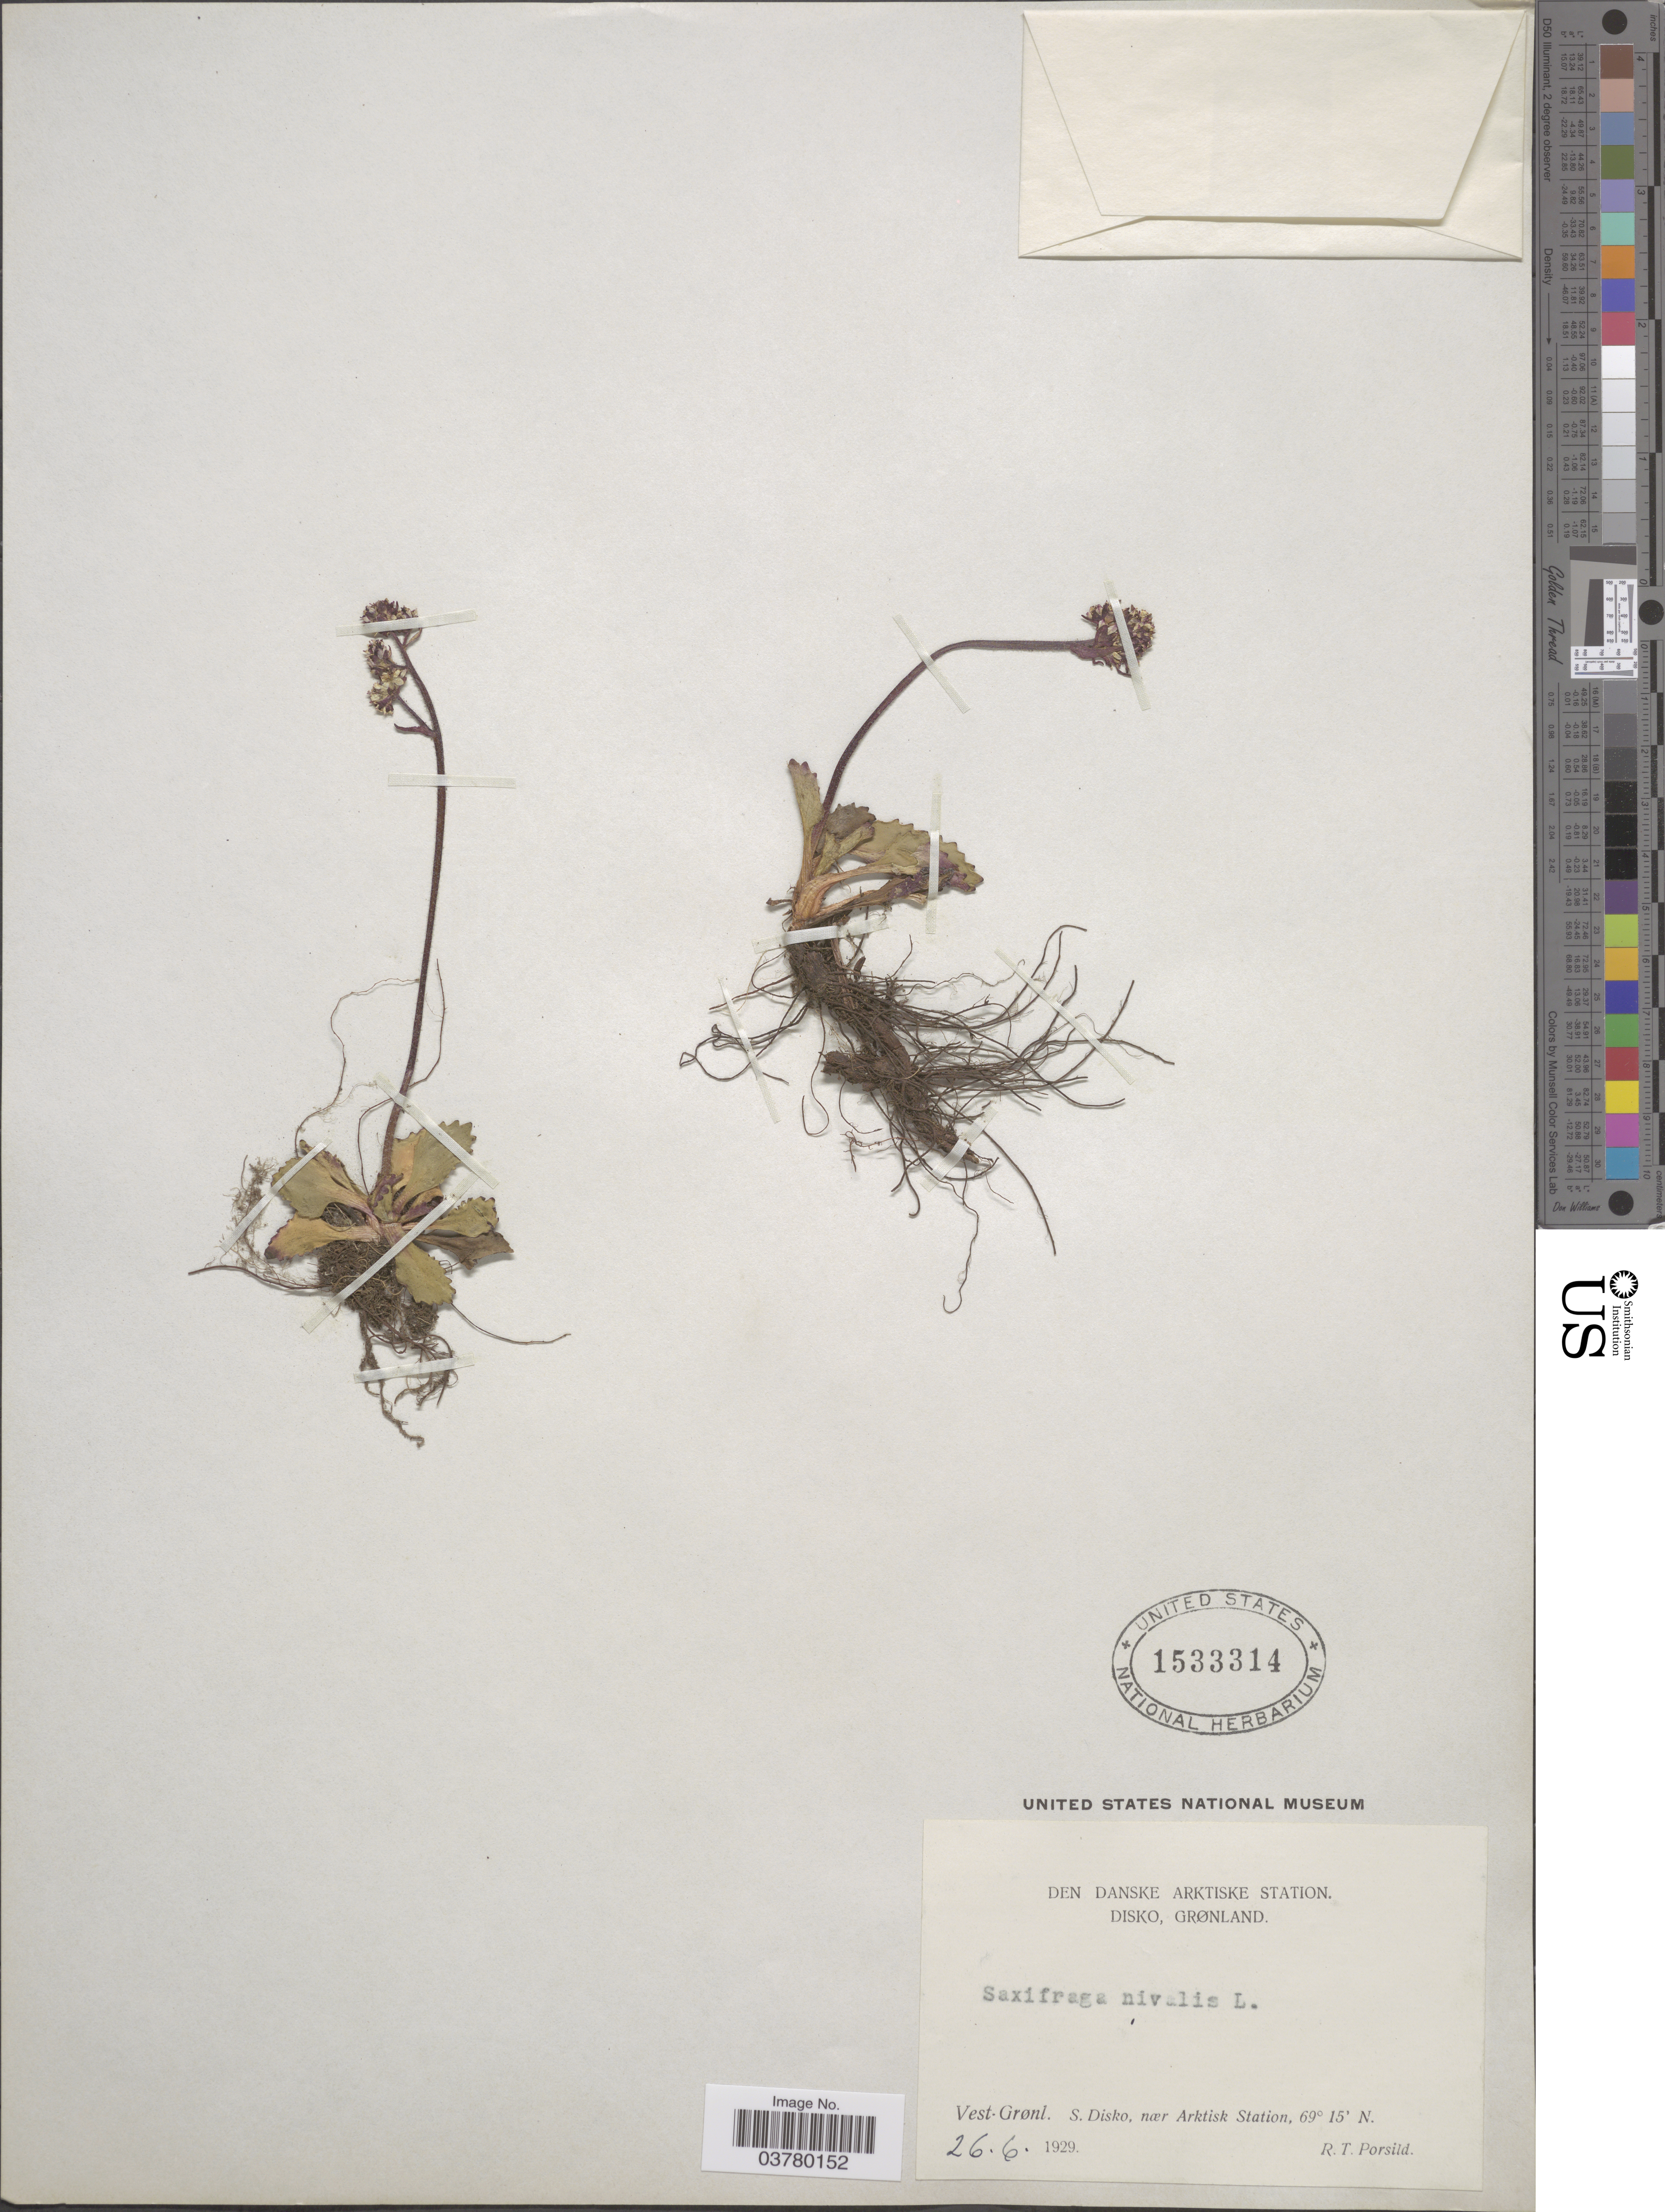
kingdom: Plantae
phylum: Tracheophyta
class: Magnoliopsida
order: Saxifragales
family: Saxifragaceae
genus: Micranthes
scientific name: Micranthes nivalis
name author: (L.) Small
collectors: R. T. Porsild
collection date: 1929-06-26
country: Greenland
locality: Den Danske Arktiske Station. Disko, Grønland. Vest-Grønl. S. Disko, nær Arktisk Station.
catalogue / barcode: US 1533314